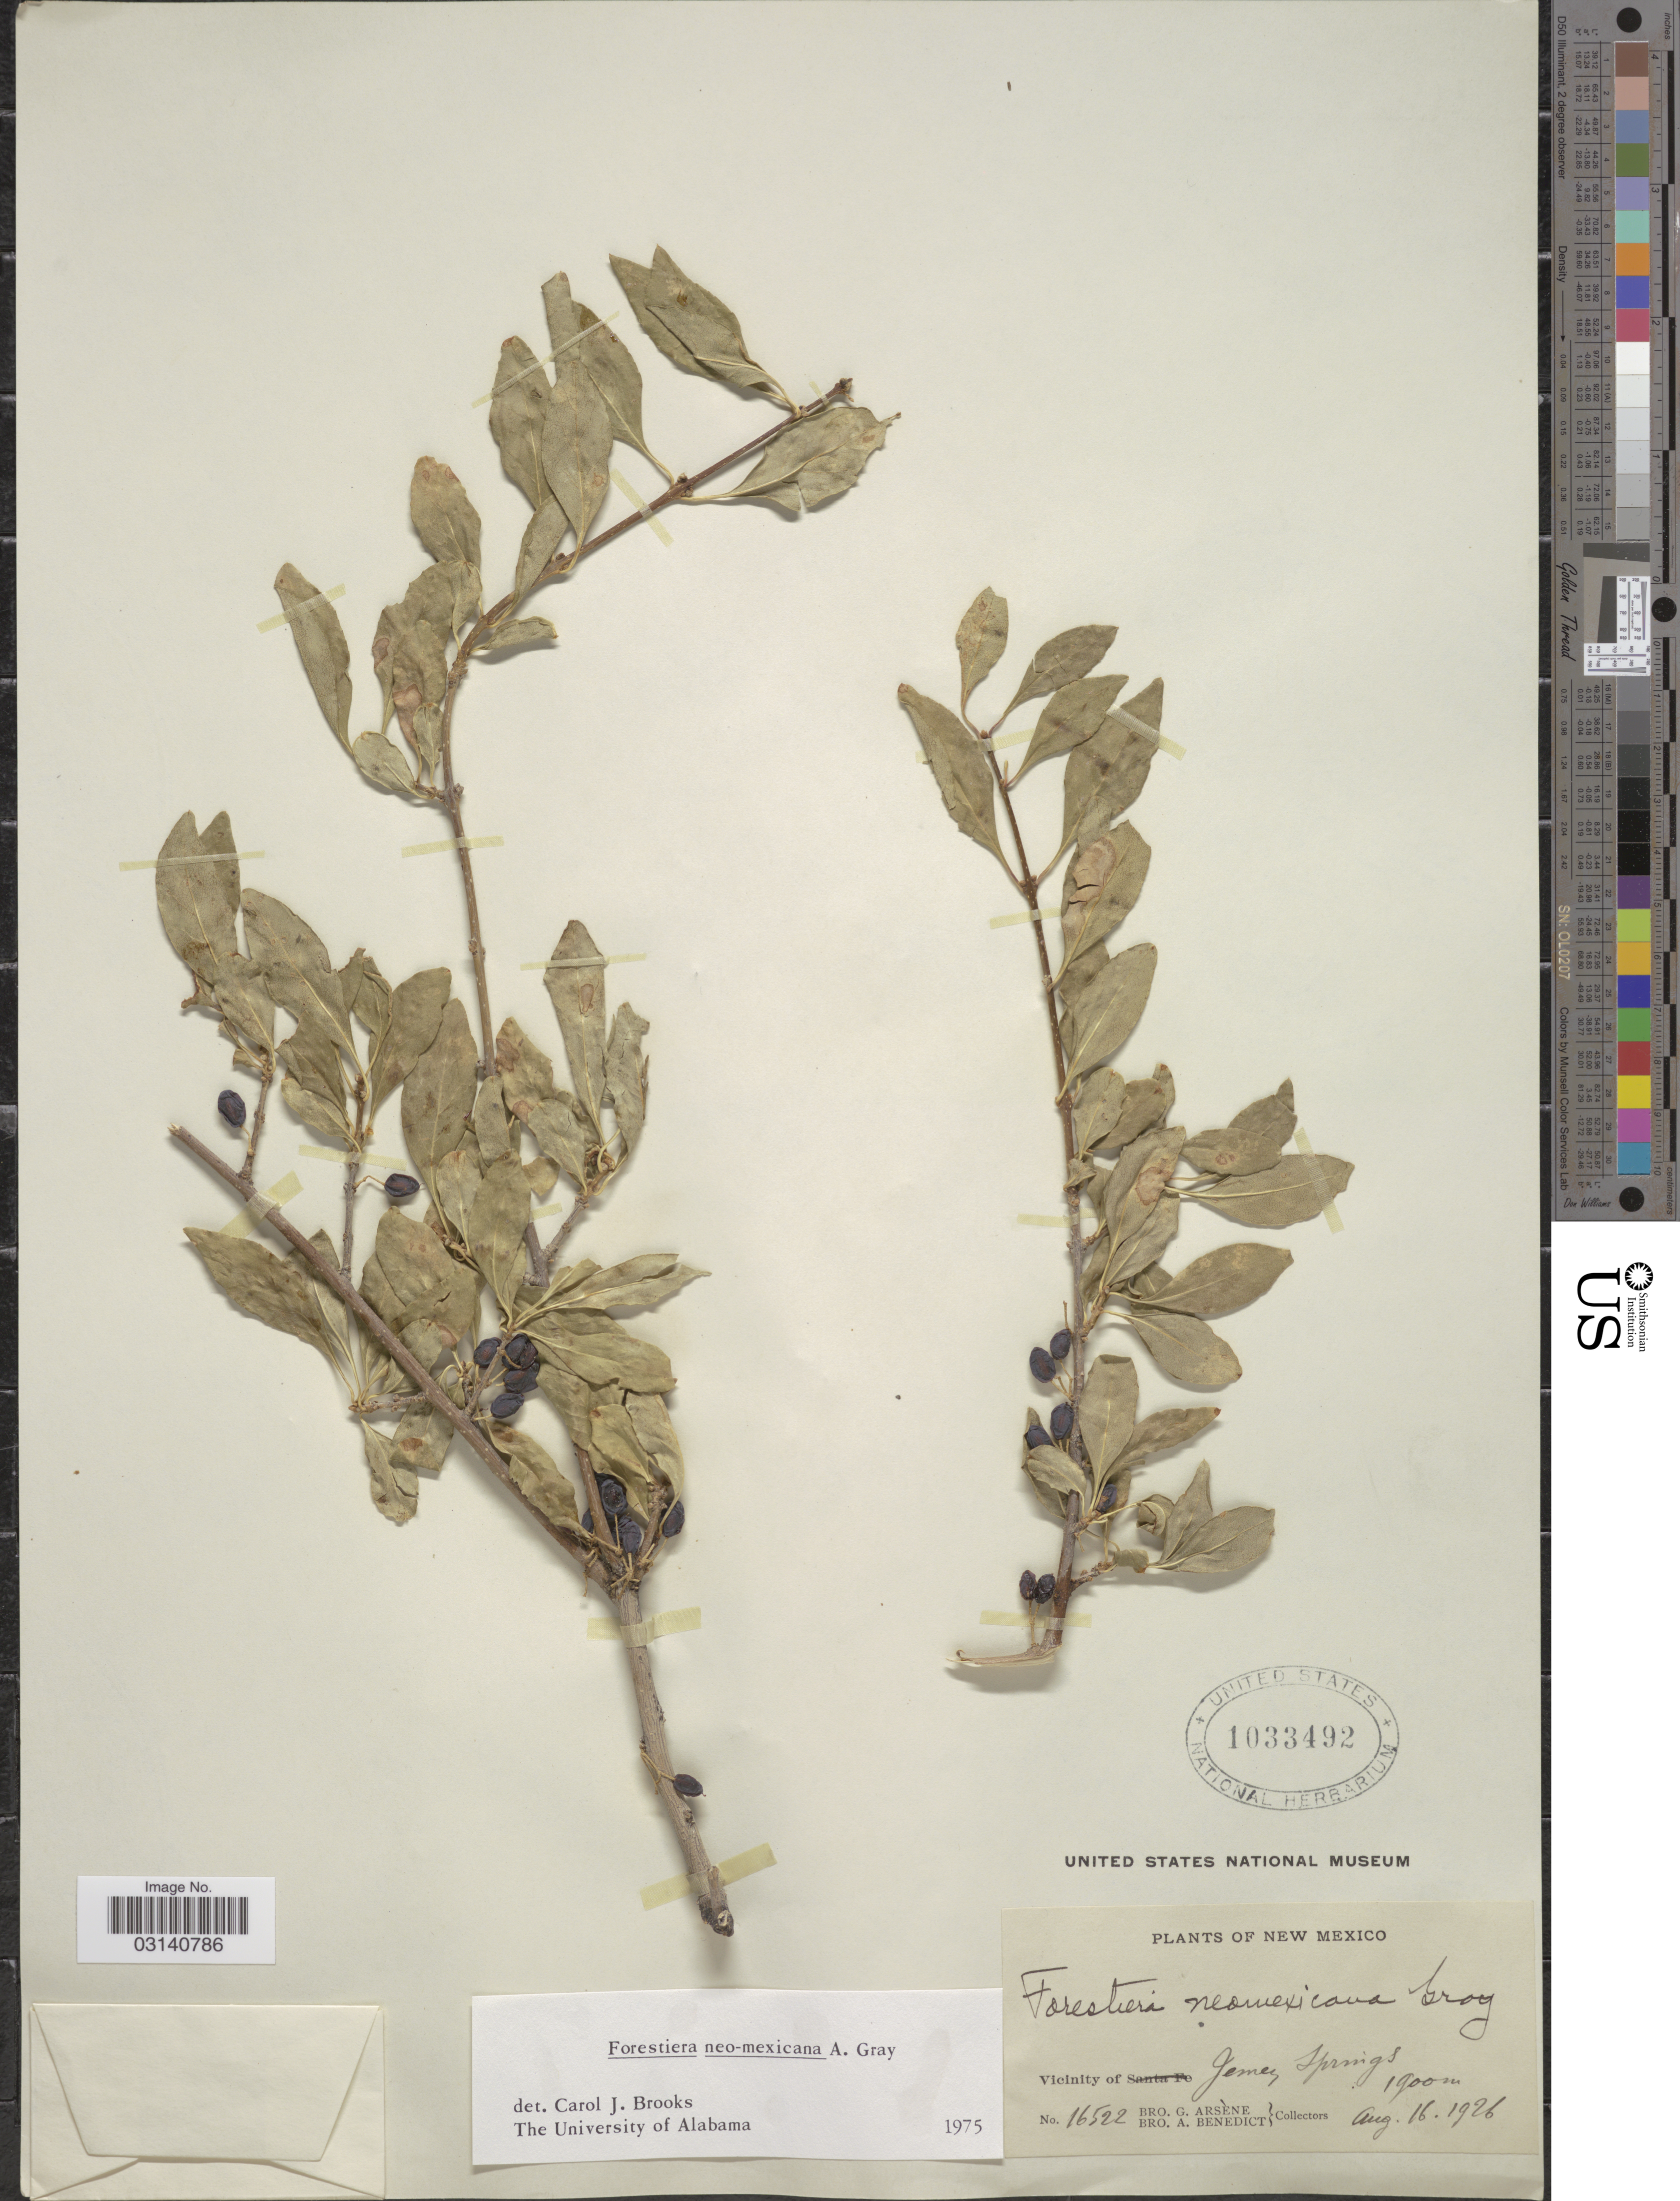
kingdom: Plantae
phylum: Tracheophyta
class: Magnoliopsida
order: Lamiales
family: Oleaceae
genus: Forestiera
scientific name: Forestiera neomexicana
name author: A. Gray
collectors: Bro. G. Arsène & Bro. A. Benedict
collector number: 16522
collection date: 1926-08-16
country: United States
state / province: New Mexico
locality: Vicinity of Jemez Springs.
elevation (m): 1900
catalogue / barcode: US 1033492